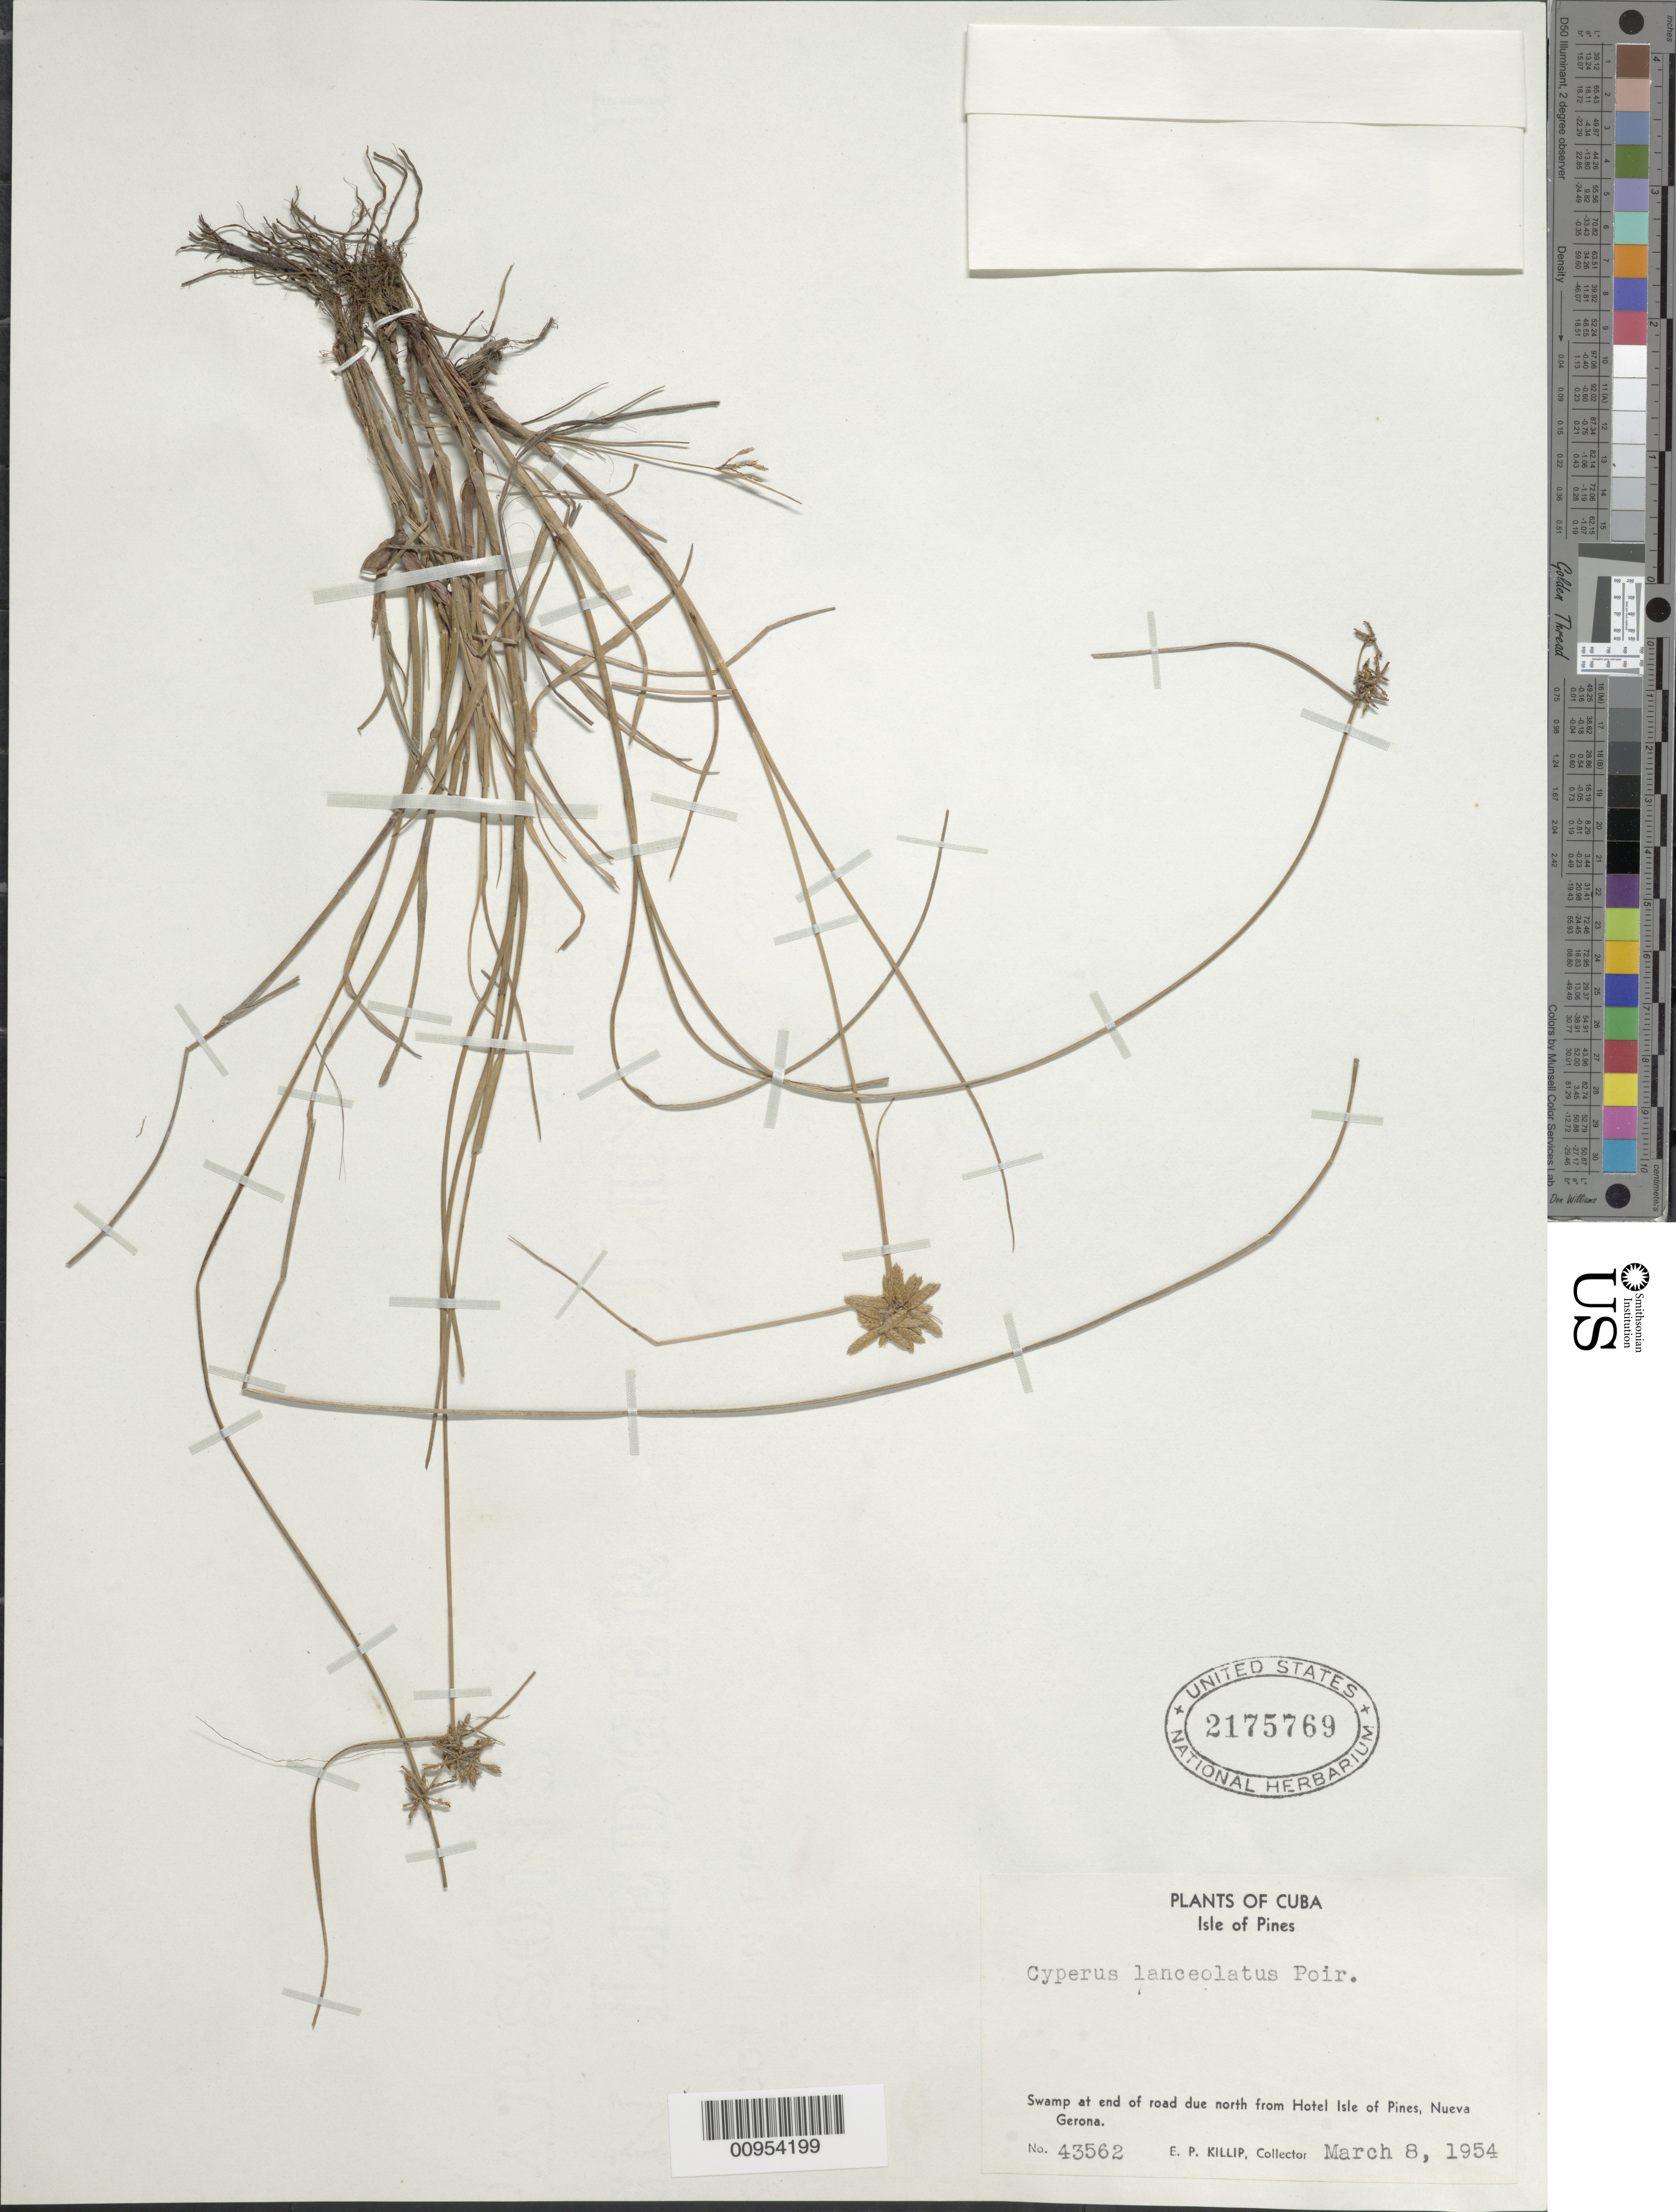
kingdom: Plantae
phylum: Tracheophyta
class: Liliopsida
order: Poales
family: Cyperaceae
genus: Cyperus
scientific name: Cyperus lanceolatus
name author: Poir.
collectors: E. P. Killip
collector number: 43562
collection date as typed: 08 Mar 1954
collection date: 1954-03-08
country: Cuba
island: Isla de la Juventud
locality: Swamp at end of road dur N from Hotel Isle of Pines, Nueva Gerona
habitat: Swamp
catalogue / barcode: US 2175769